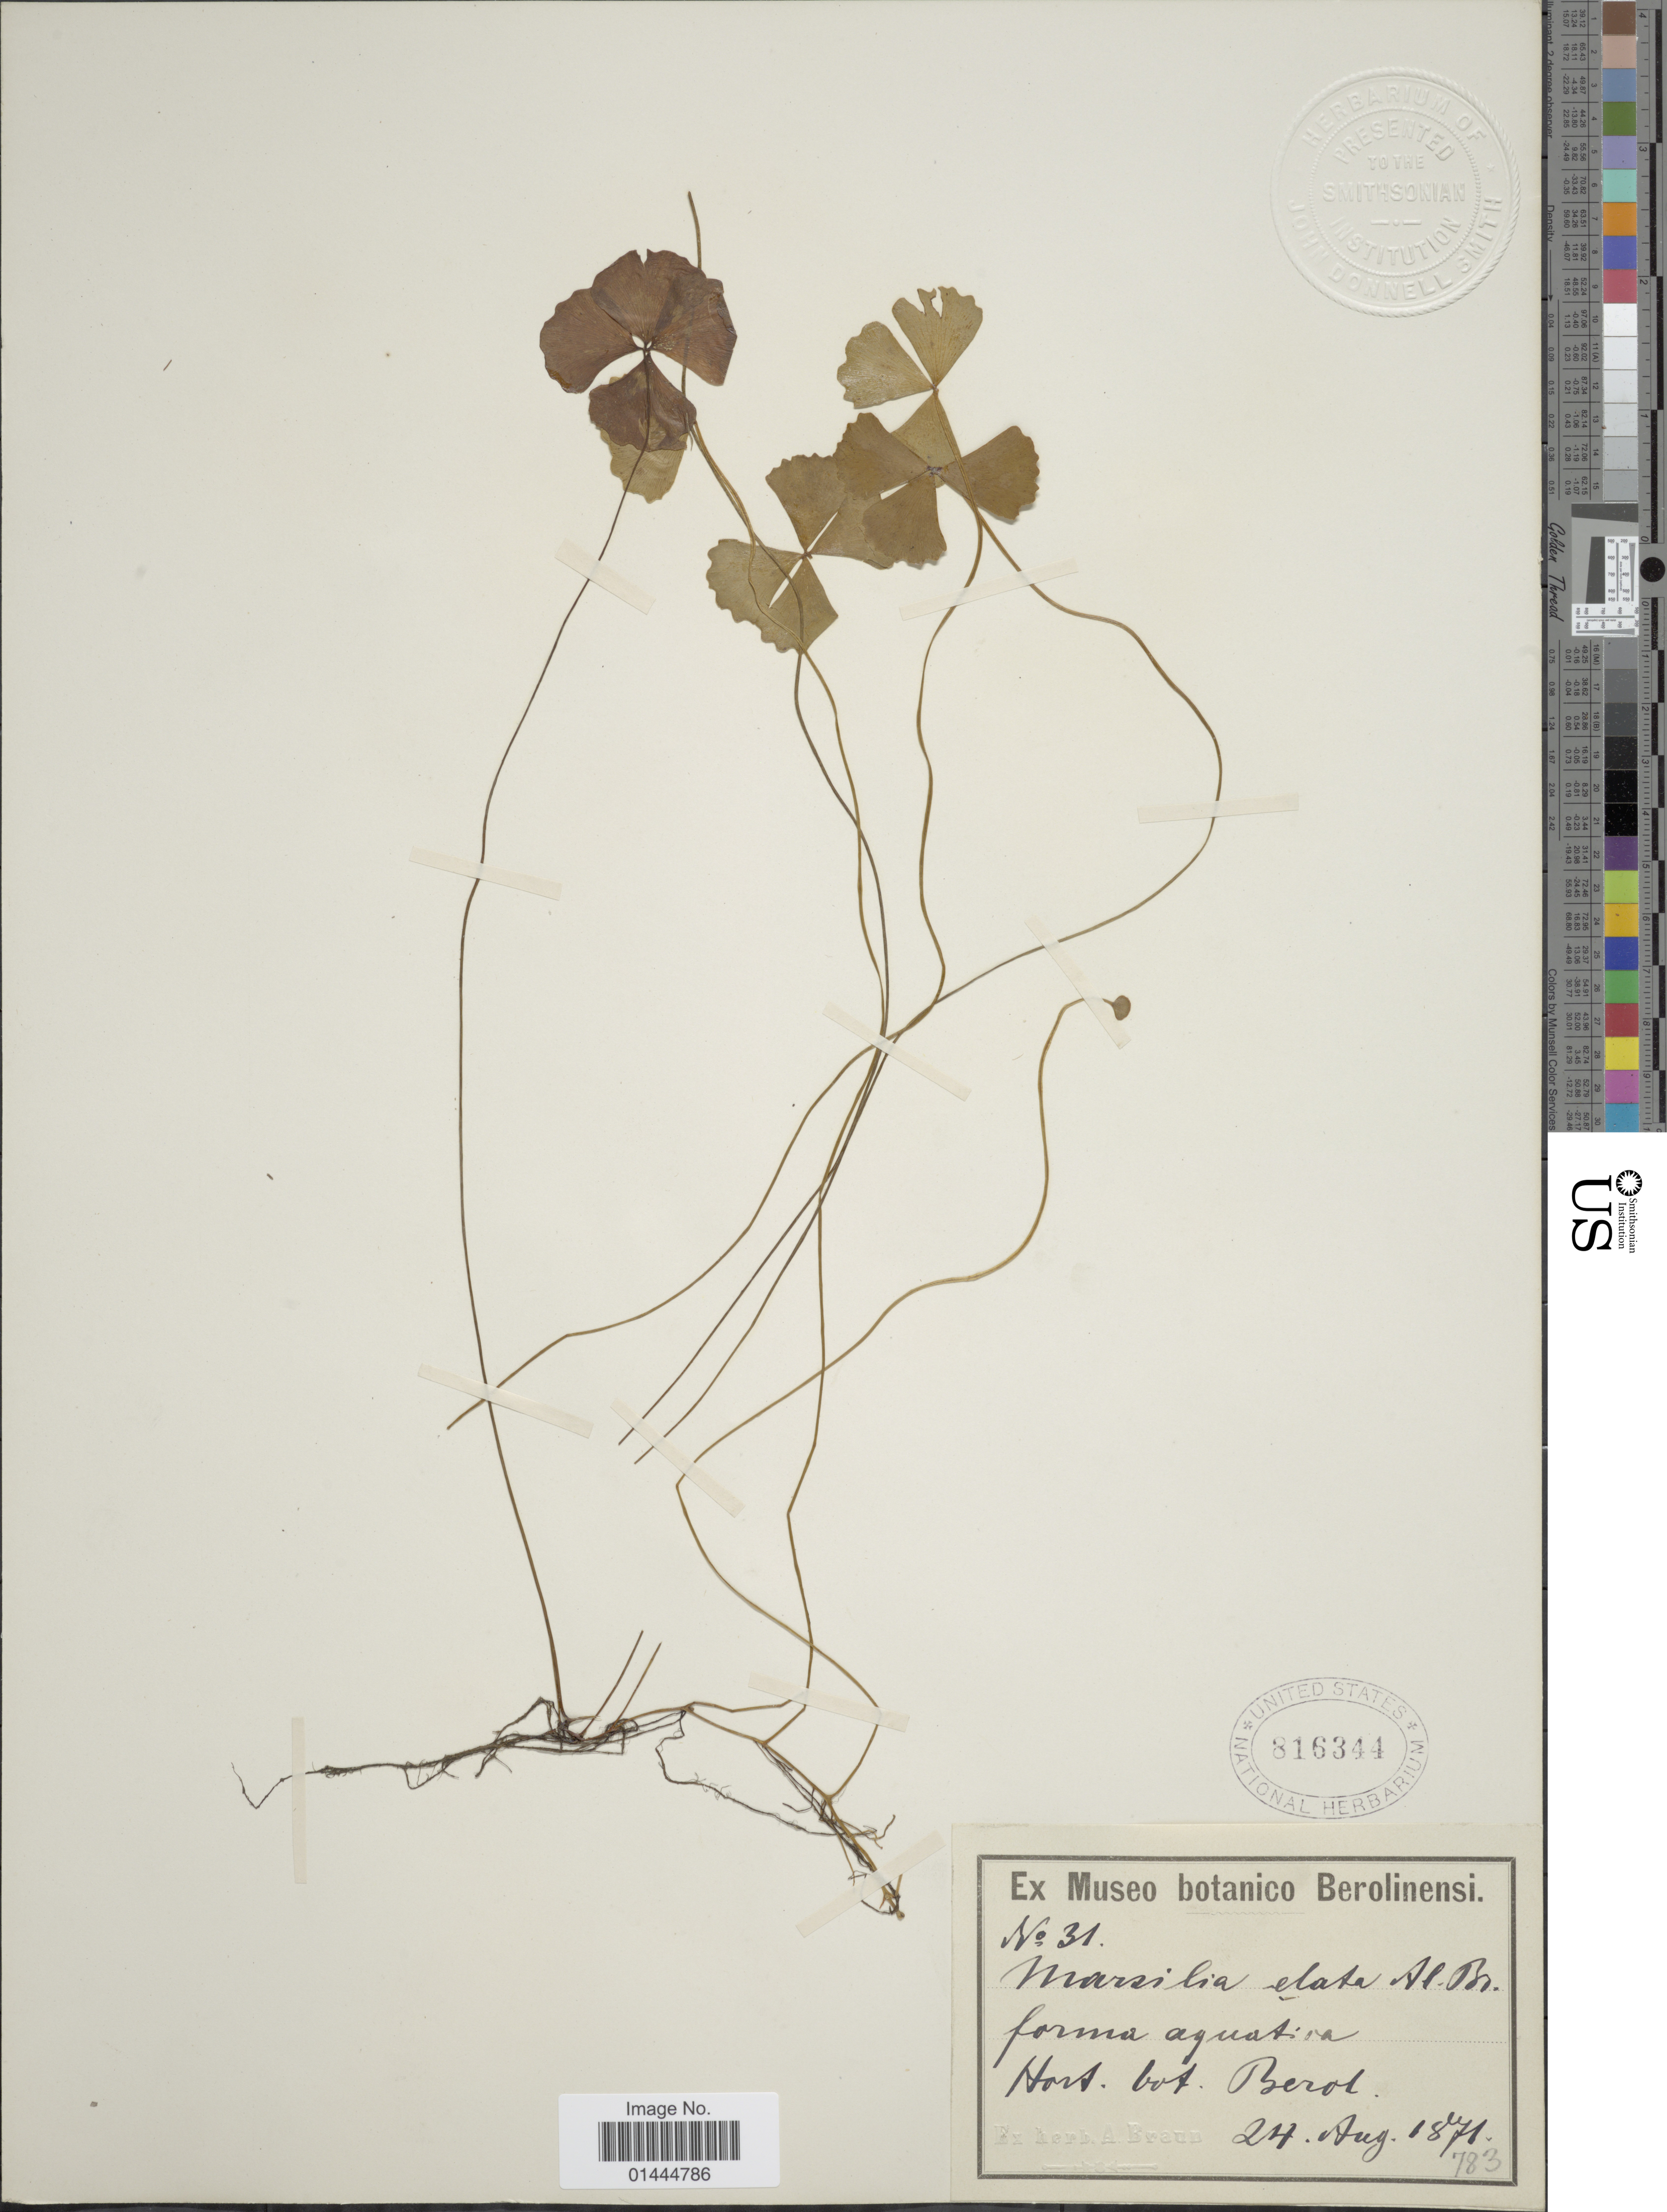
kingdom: Plantae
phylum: Tracheophyta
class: Polypodiopsida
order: Salviniales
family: Marsileaceae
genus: Marsilea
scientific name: Marsilea elata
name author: A. Braun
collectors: ex herb. A. Braun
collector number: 31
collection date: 1871-08-24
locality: Hort. botan. Berol., forma agustina [unsure placement].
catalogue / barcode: US 816344